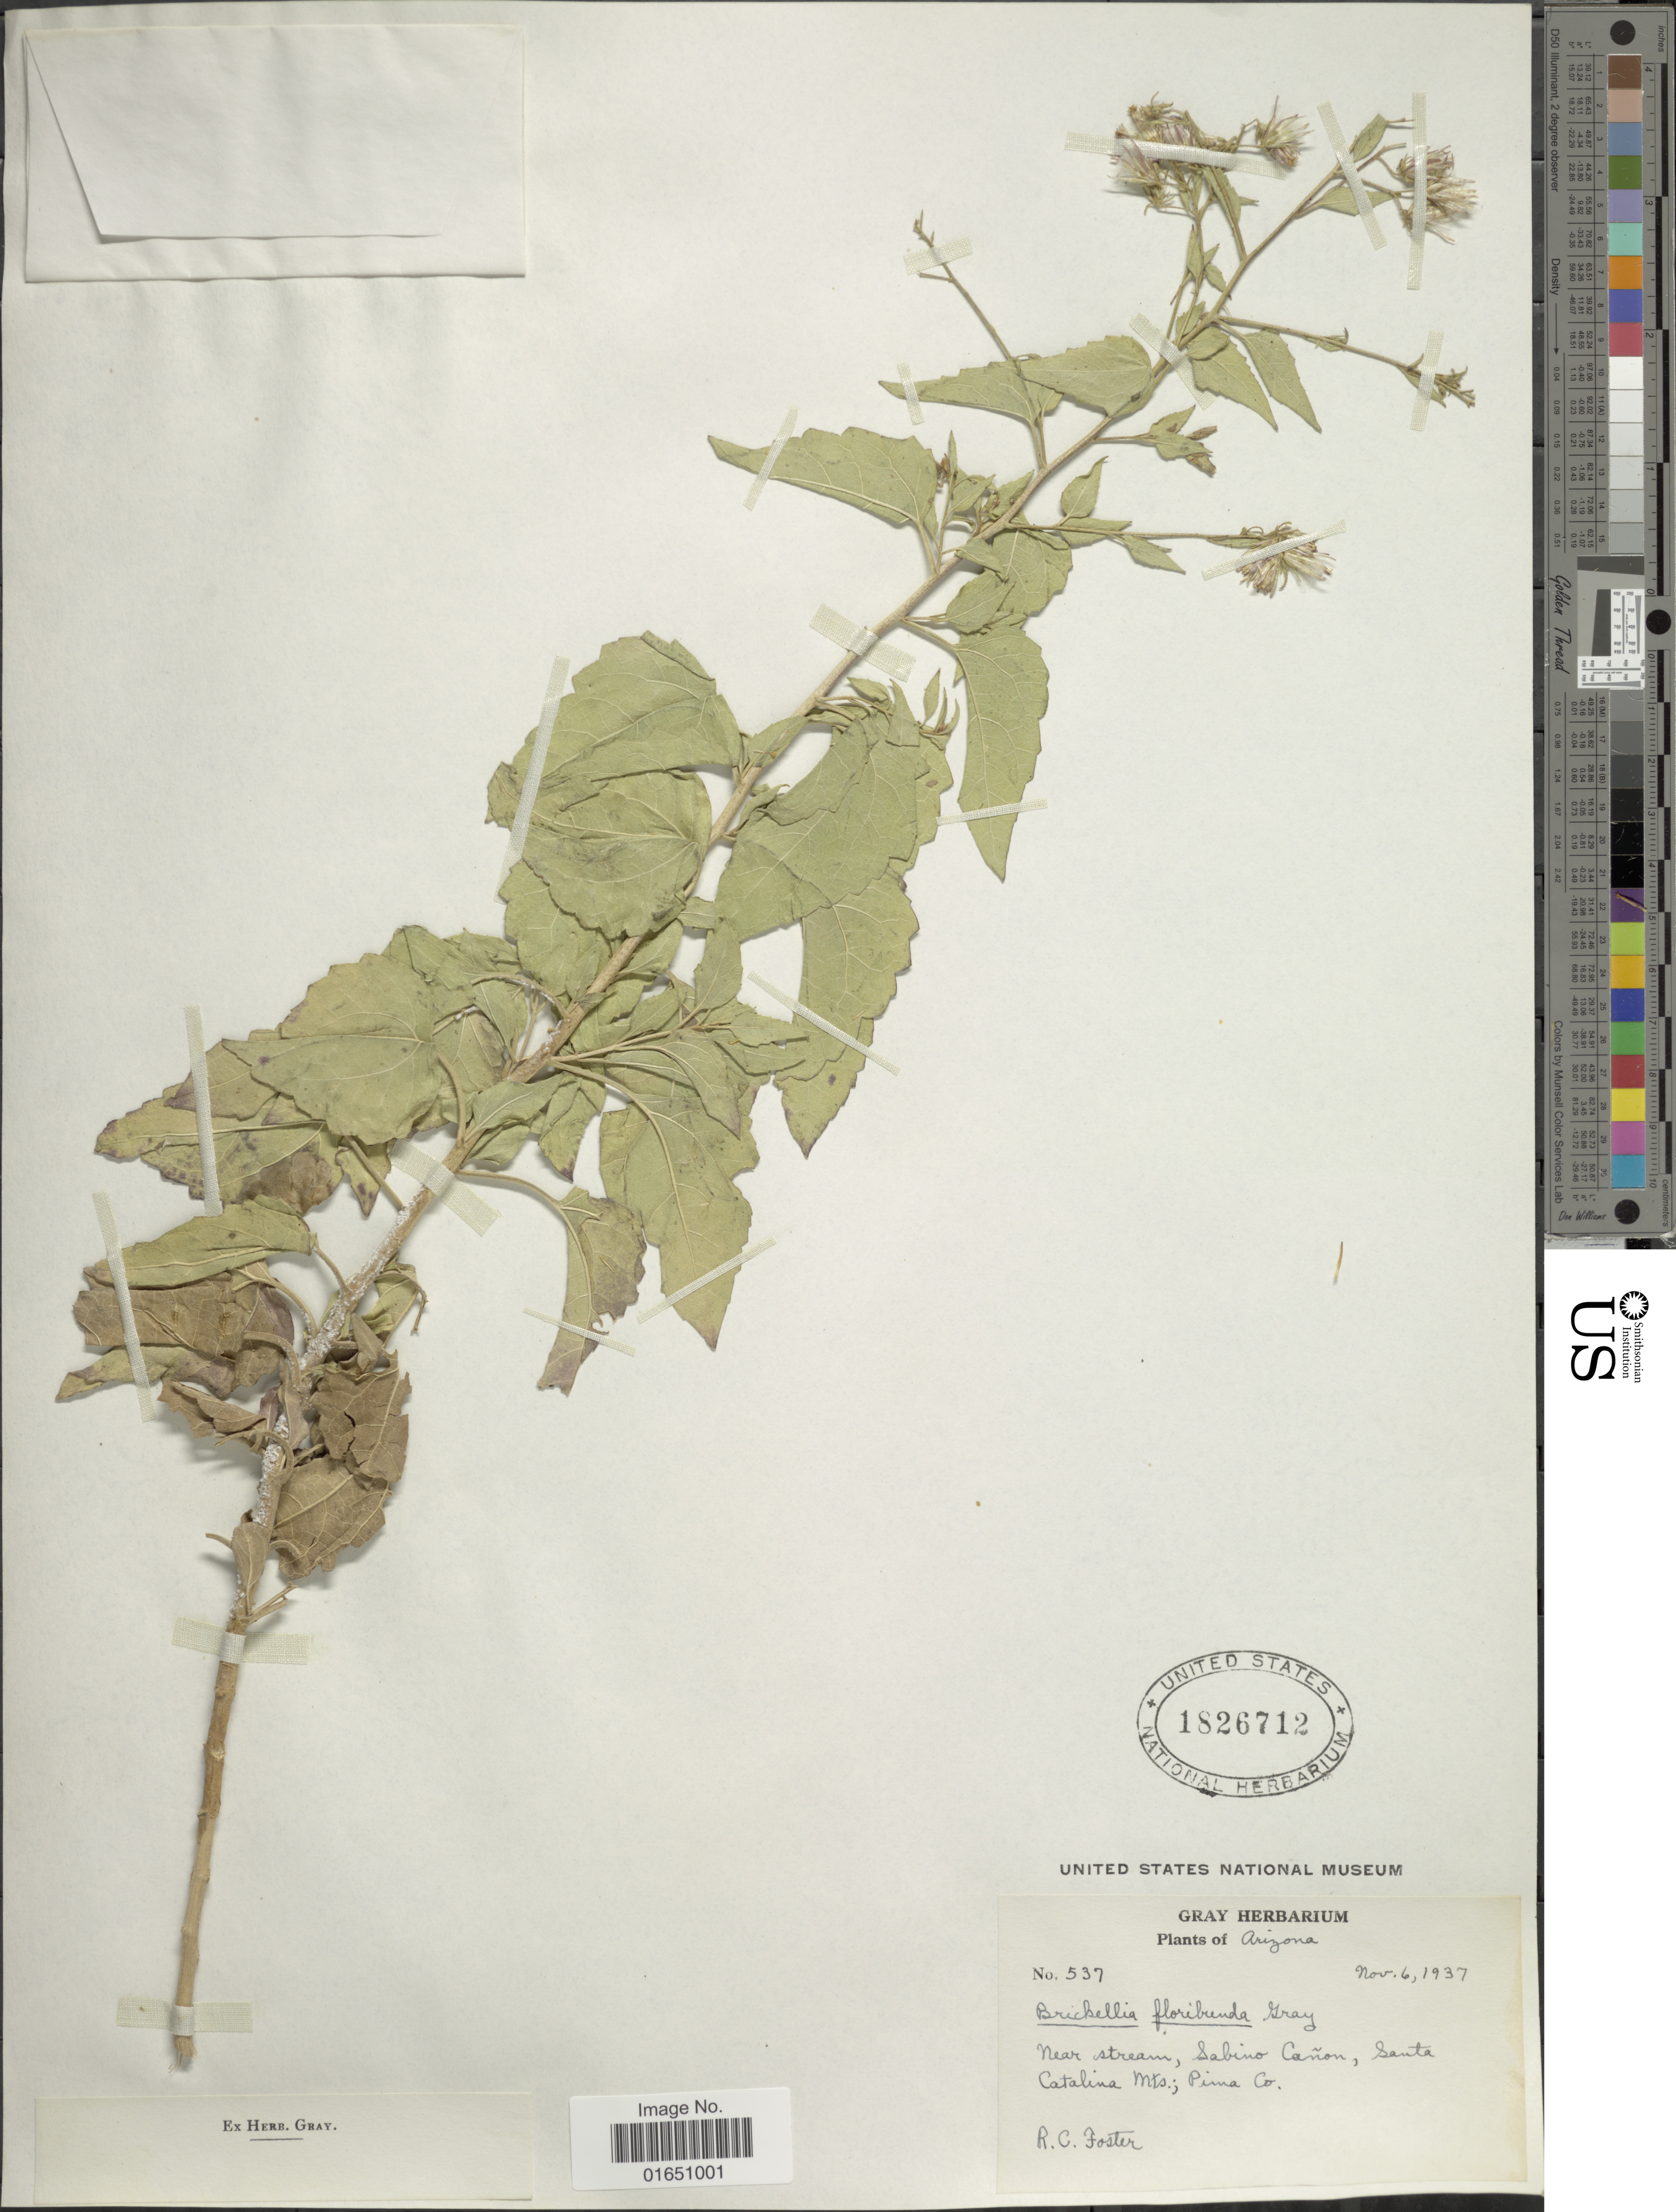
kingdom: Plantae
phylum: Tracheophyta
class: Magnoliopsida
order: Asterales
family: Asteraceae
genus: Brickellia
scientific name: Brickellia floribunda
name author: A. Gray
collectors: R. C. Foster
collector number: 537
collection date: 1937-11-06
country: United States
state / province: Arizona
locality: Near stream, Sabino Canon, Santa Catalina Mts.; Pima Co.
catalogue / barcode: US 1826712